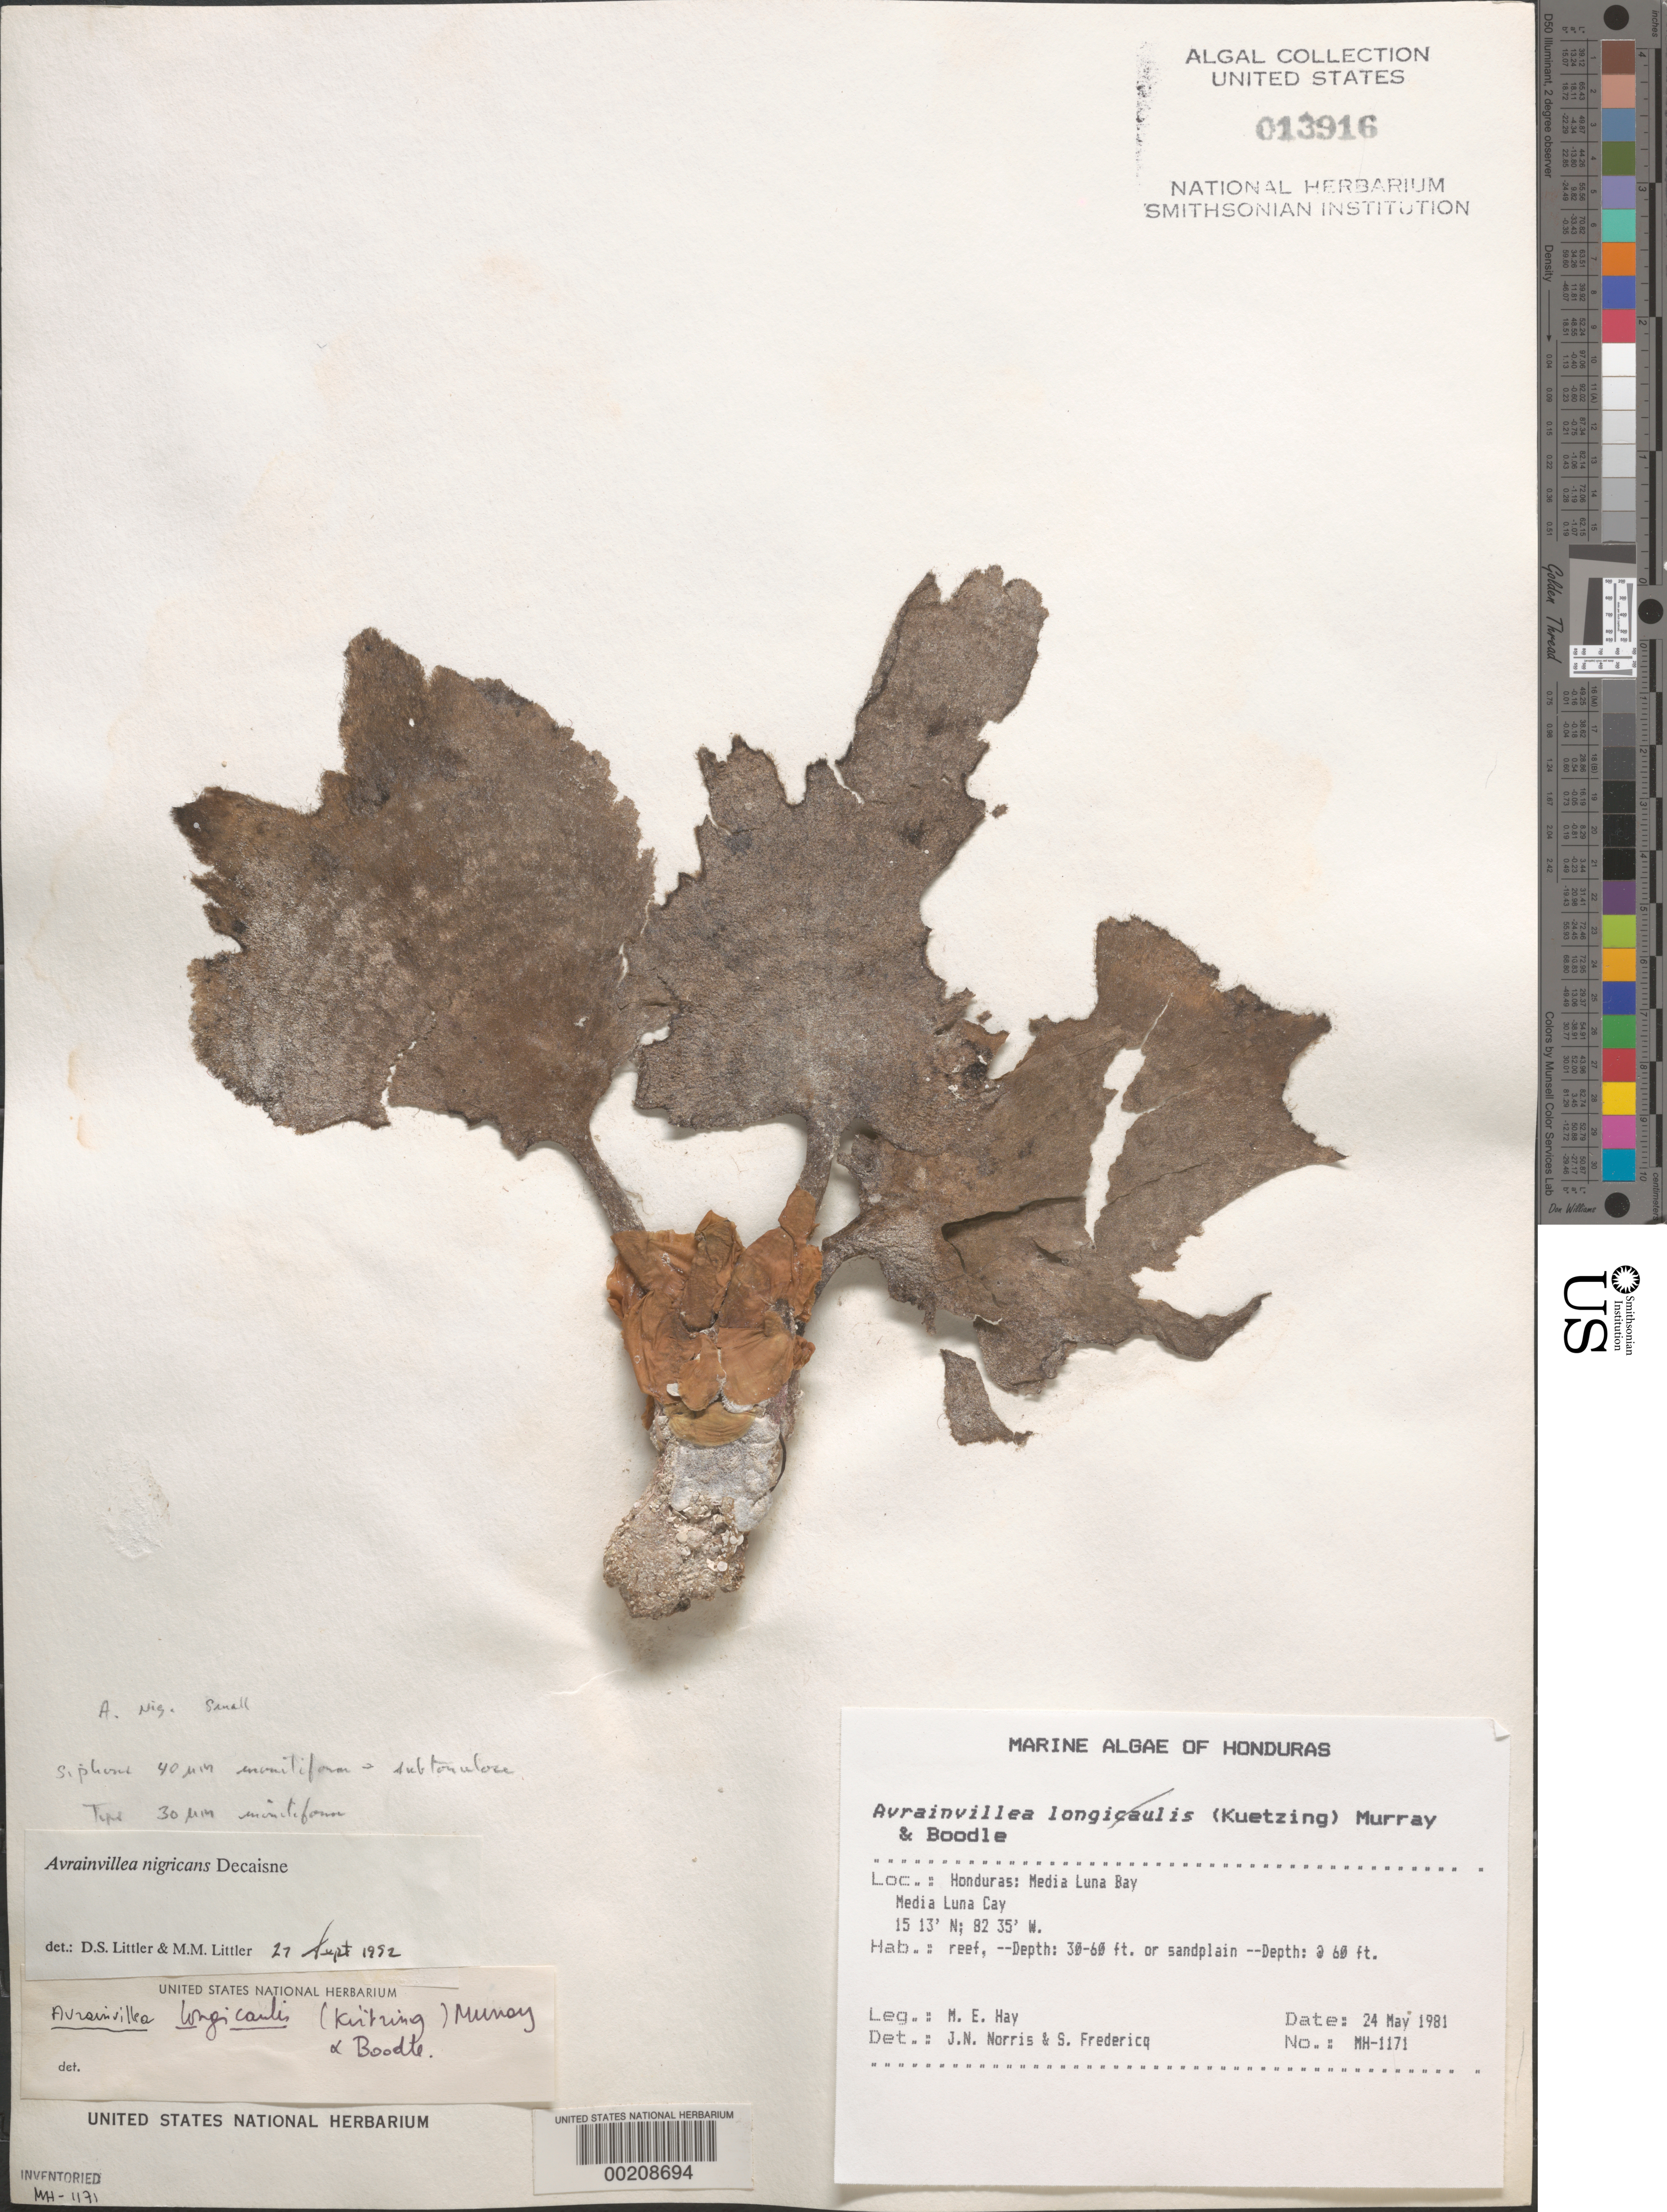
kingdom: Plantae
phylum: Chlorophyta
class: Ulvophyceae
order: Bryopsidales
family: Dichotomosiphonaceae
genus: Avrainvillea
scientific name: Avrainvillea nigricans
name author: Decne.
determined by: Littler, D. S.; Littler, M. M.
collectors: M. E. Hay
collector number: MEH-1171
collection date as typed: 24 May 1981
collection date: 1981-05-24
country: Honduras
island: Media Luna Cay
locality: Media Luna Bay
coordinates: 15 13' N, 82 35' W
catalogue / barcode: US 13916